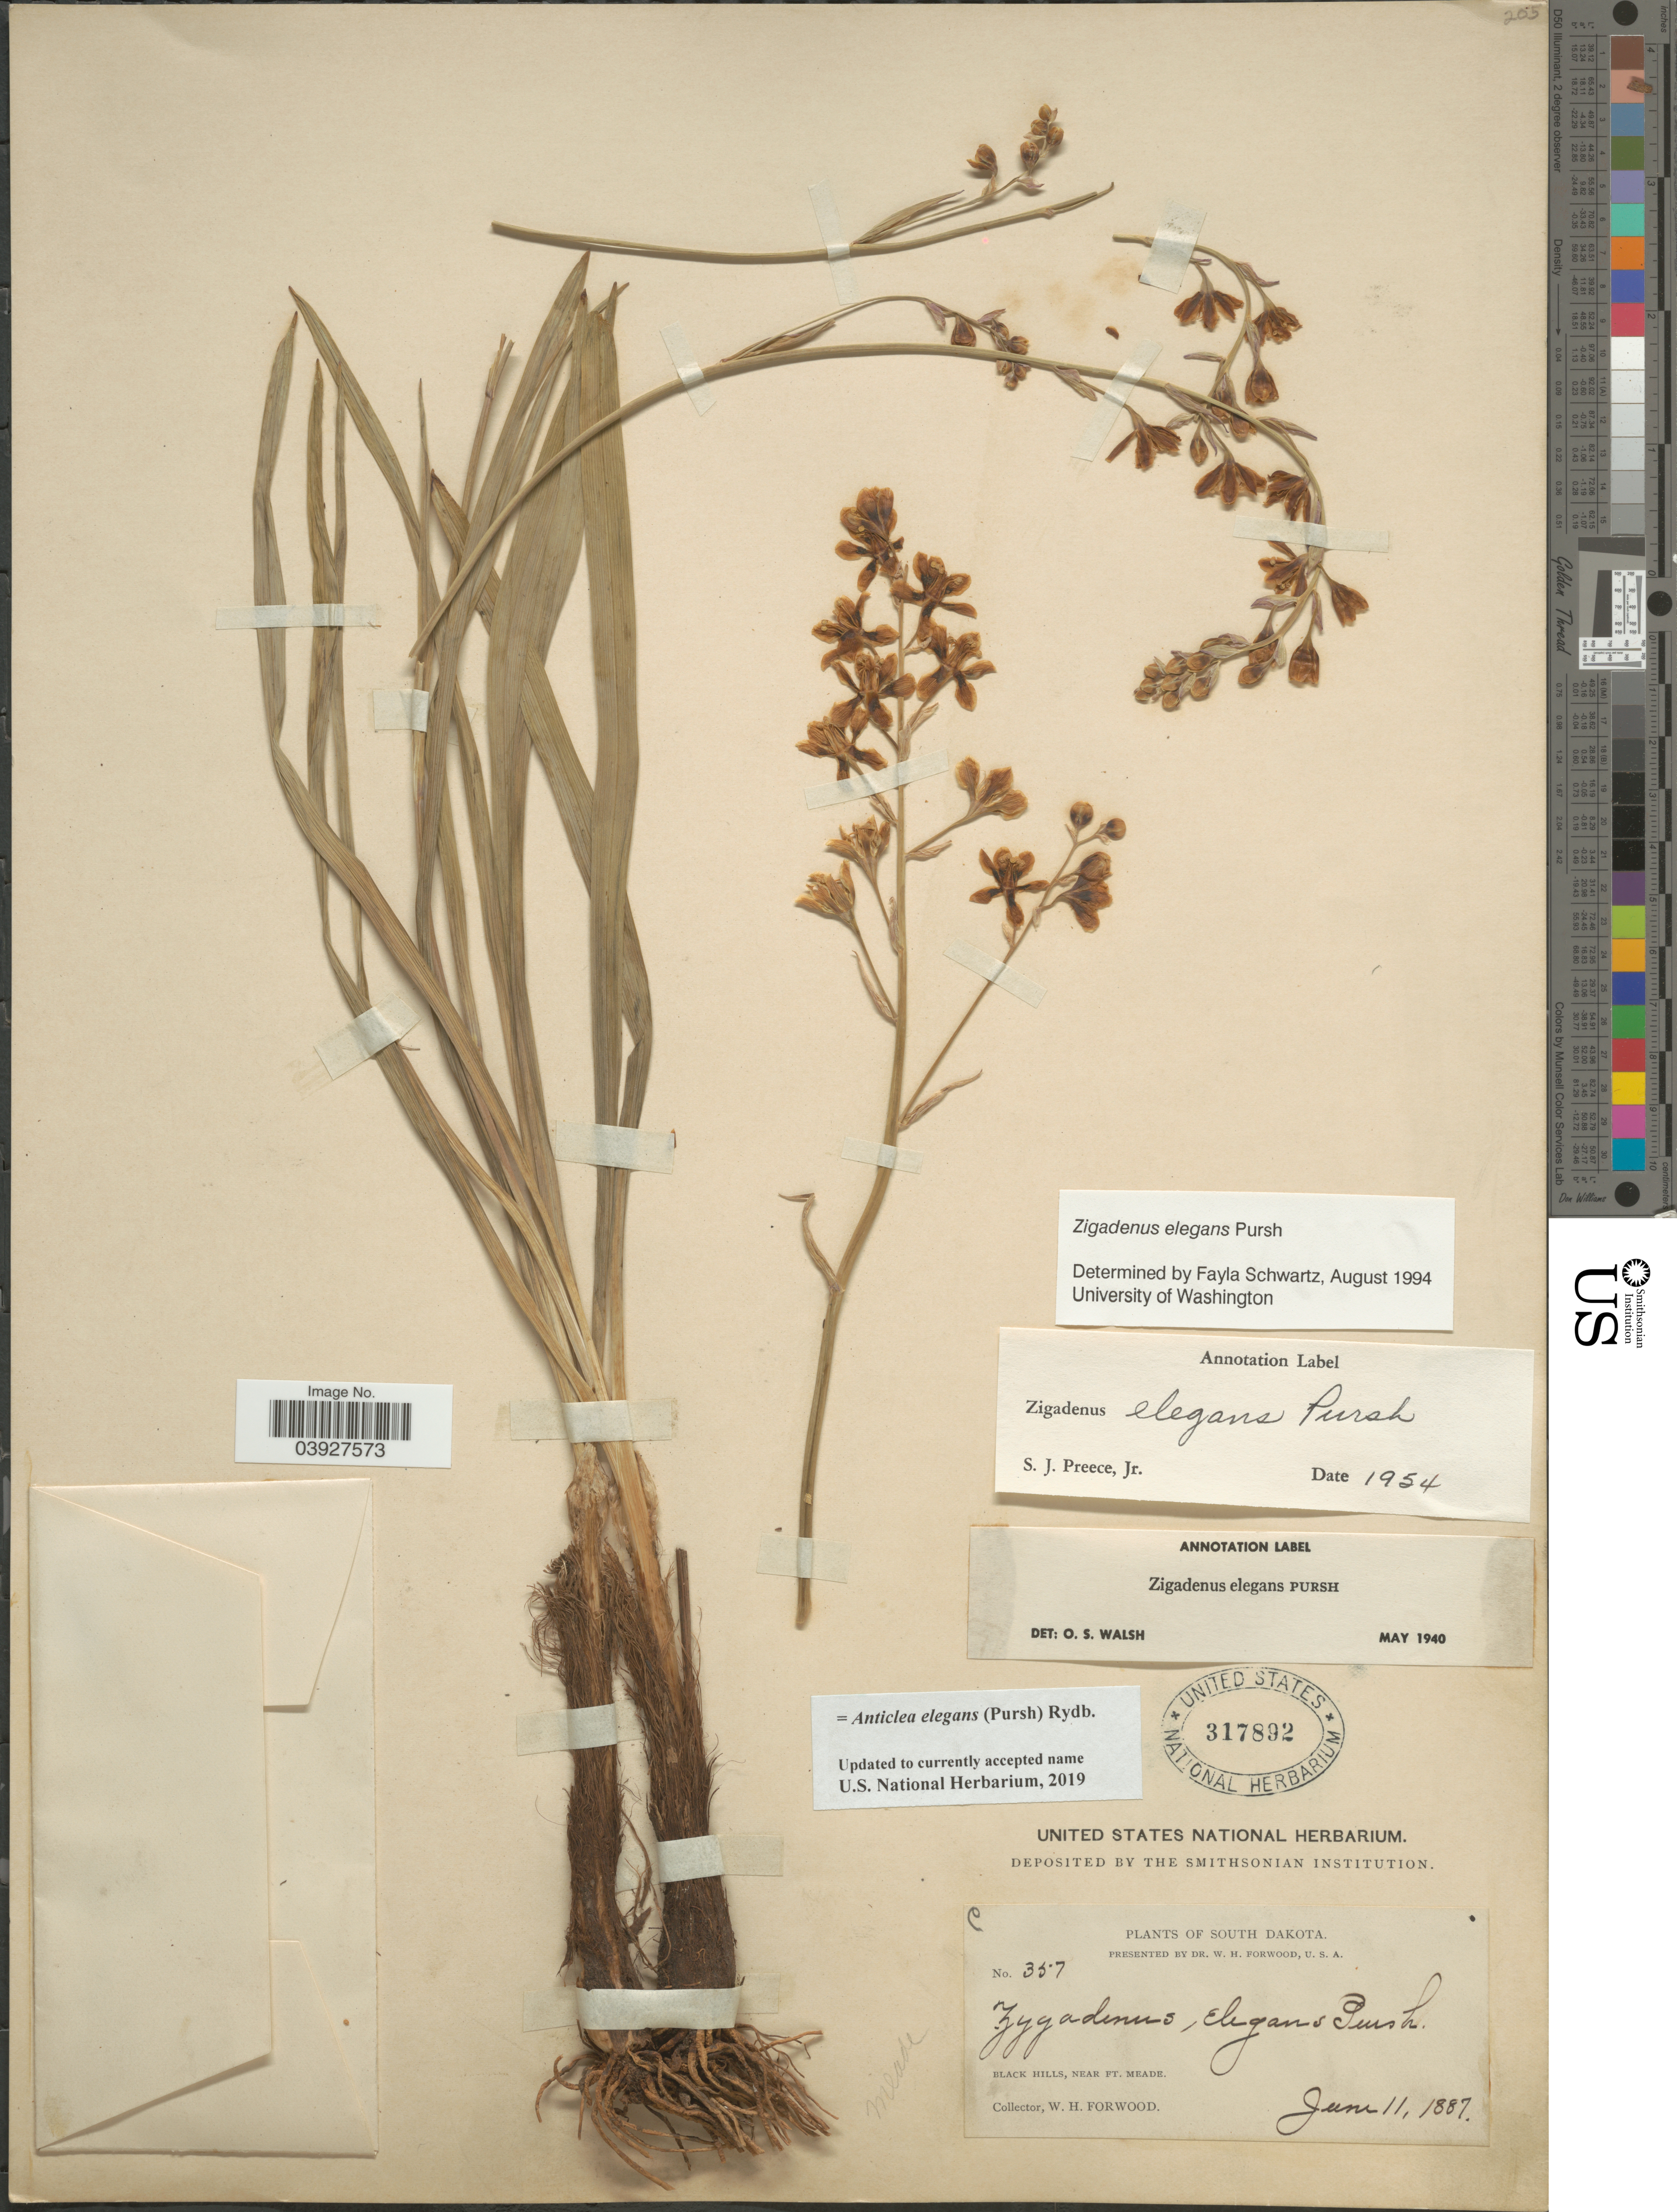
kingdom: Plantae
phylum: Tracheophyta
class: Liliopsida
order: Liliales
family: Melanthiaceae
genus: Anticlea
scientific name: Anticlea elegans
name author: (Pursh) Rydb.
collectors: W. Forwood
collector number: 357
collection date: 1887-06-11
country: United States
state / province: South Dakota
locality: Black Hills, near Ft. Meade.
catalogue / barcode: US 317892